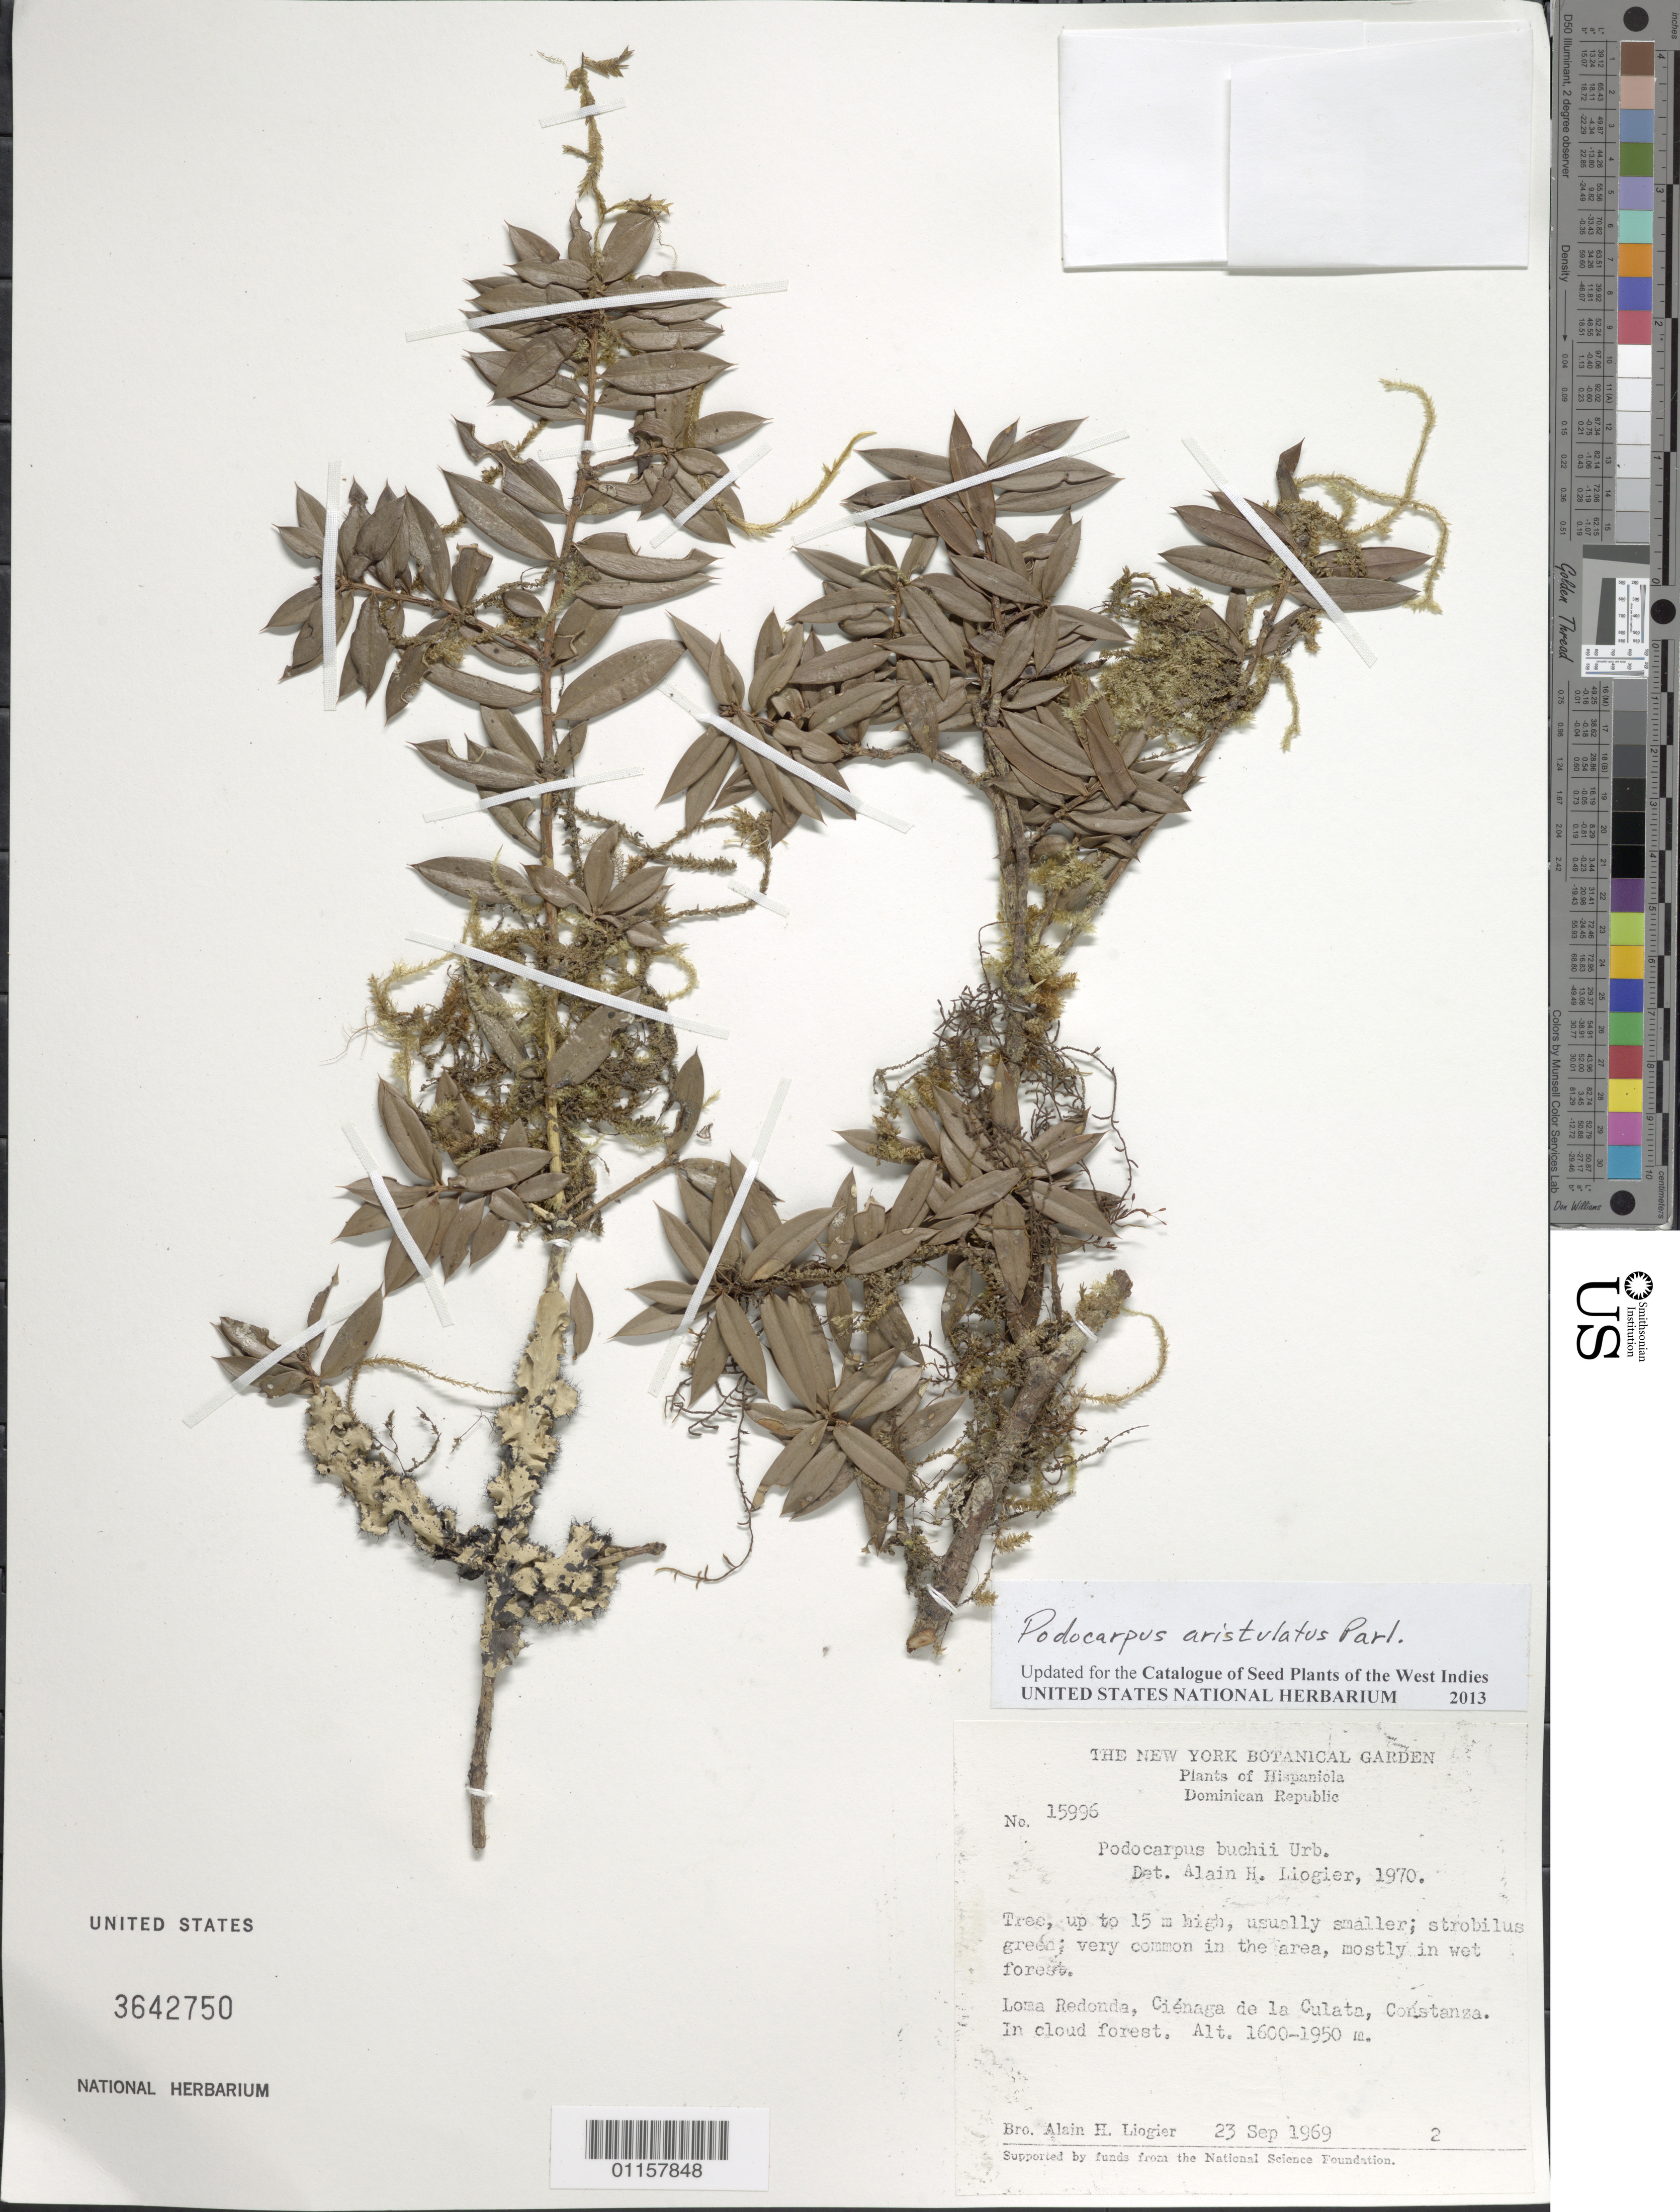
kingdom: Plantae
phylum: Tracheophyta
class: Pinopsida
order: Pinales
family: Podocarpaceae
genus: Podocarpus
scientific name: Podocarpus aristulatus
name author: Parl.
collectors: A. H. Liogier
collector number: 15996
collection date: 1969-09-23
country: Dominican Republic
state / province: La Vega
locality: Loma Redonda Ciénaga de la Culata, Constanza.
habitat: Cloud forest. Very common in the area, mostly in wet forest.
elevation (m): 1600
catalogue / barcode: US 3642750